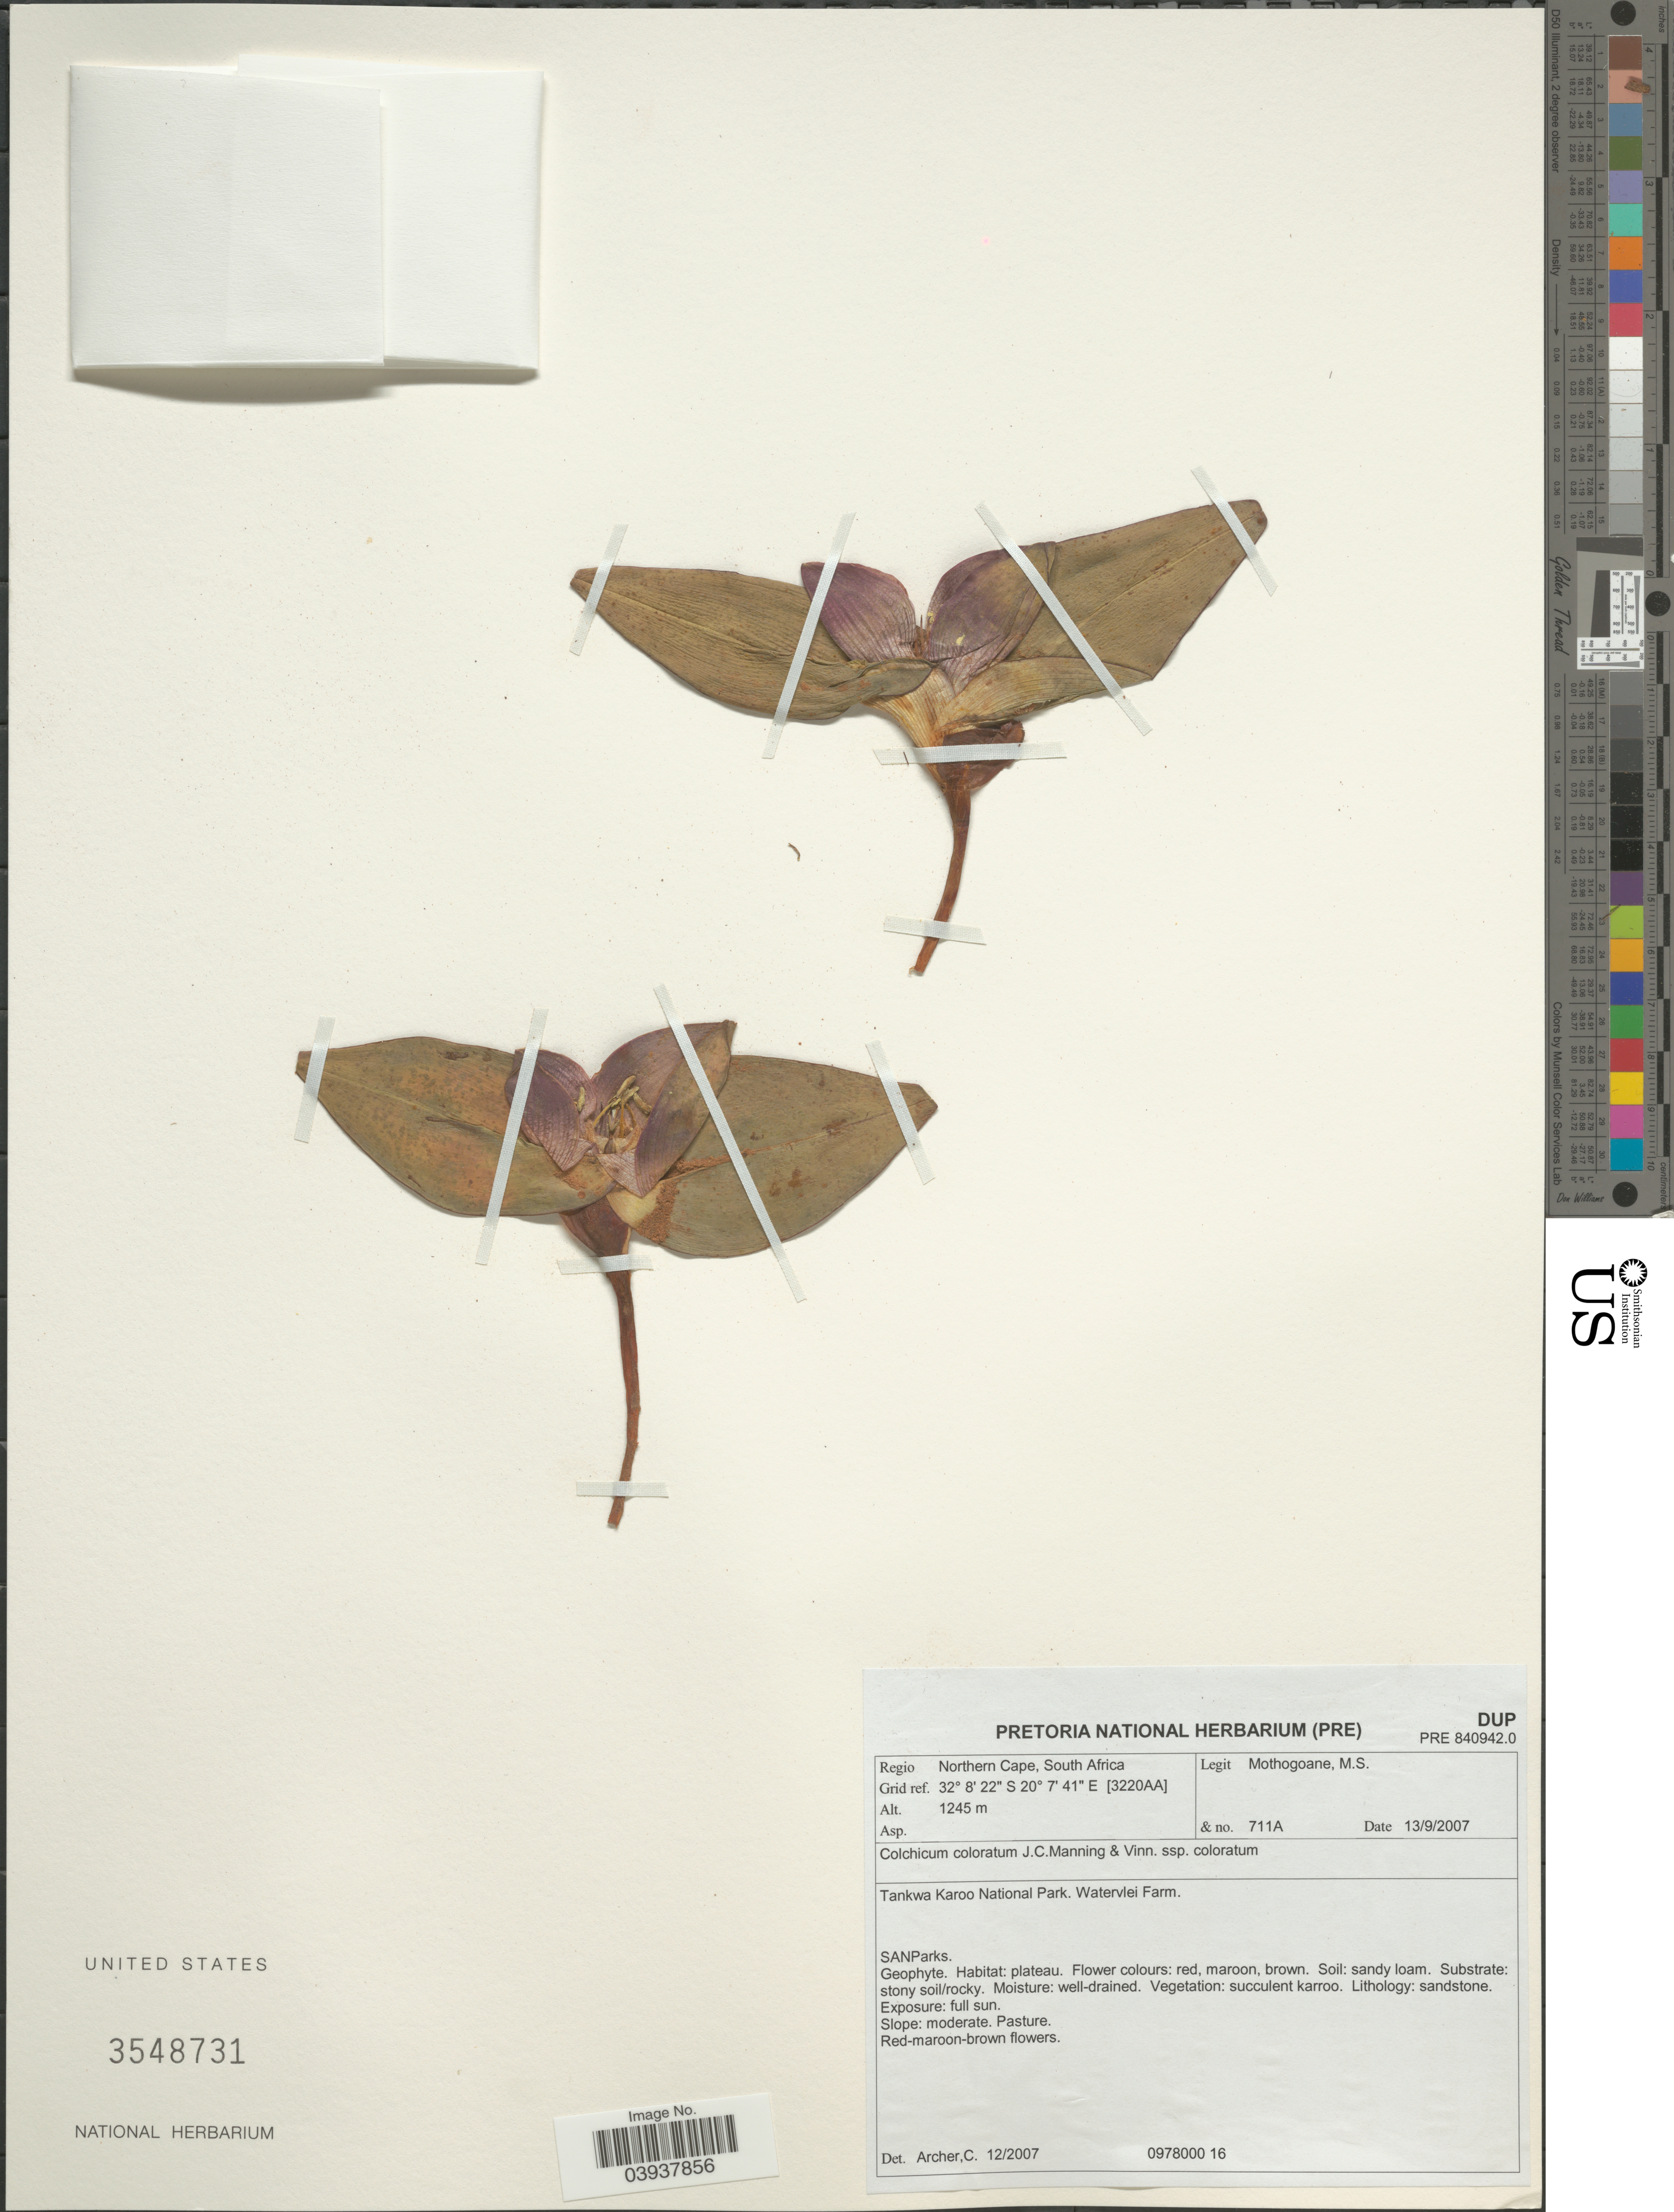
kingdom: Plantae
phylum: Tracheophyta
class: Liliopsida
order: Liliales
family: Colchicaceae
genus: Colchicum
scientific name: Colchicum coloratum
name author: J.C. Manning & Vinn.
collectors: M. Mothogoane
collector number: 711A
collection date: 2007-09-13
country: South Africa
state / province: Northern Cape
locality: Regio Northern Cape, South Africa. Grid ref. [3220AA]. Tankwa Karoo National Park. Watervlei Farm. SANParks.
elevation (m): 1245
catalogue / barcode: US 3548731